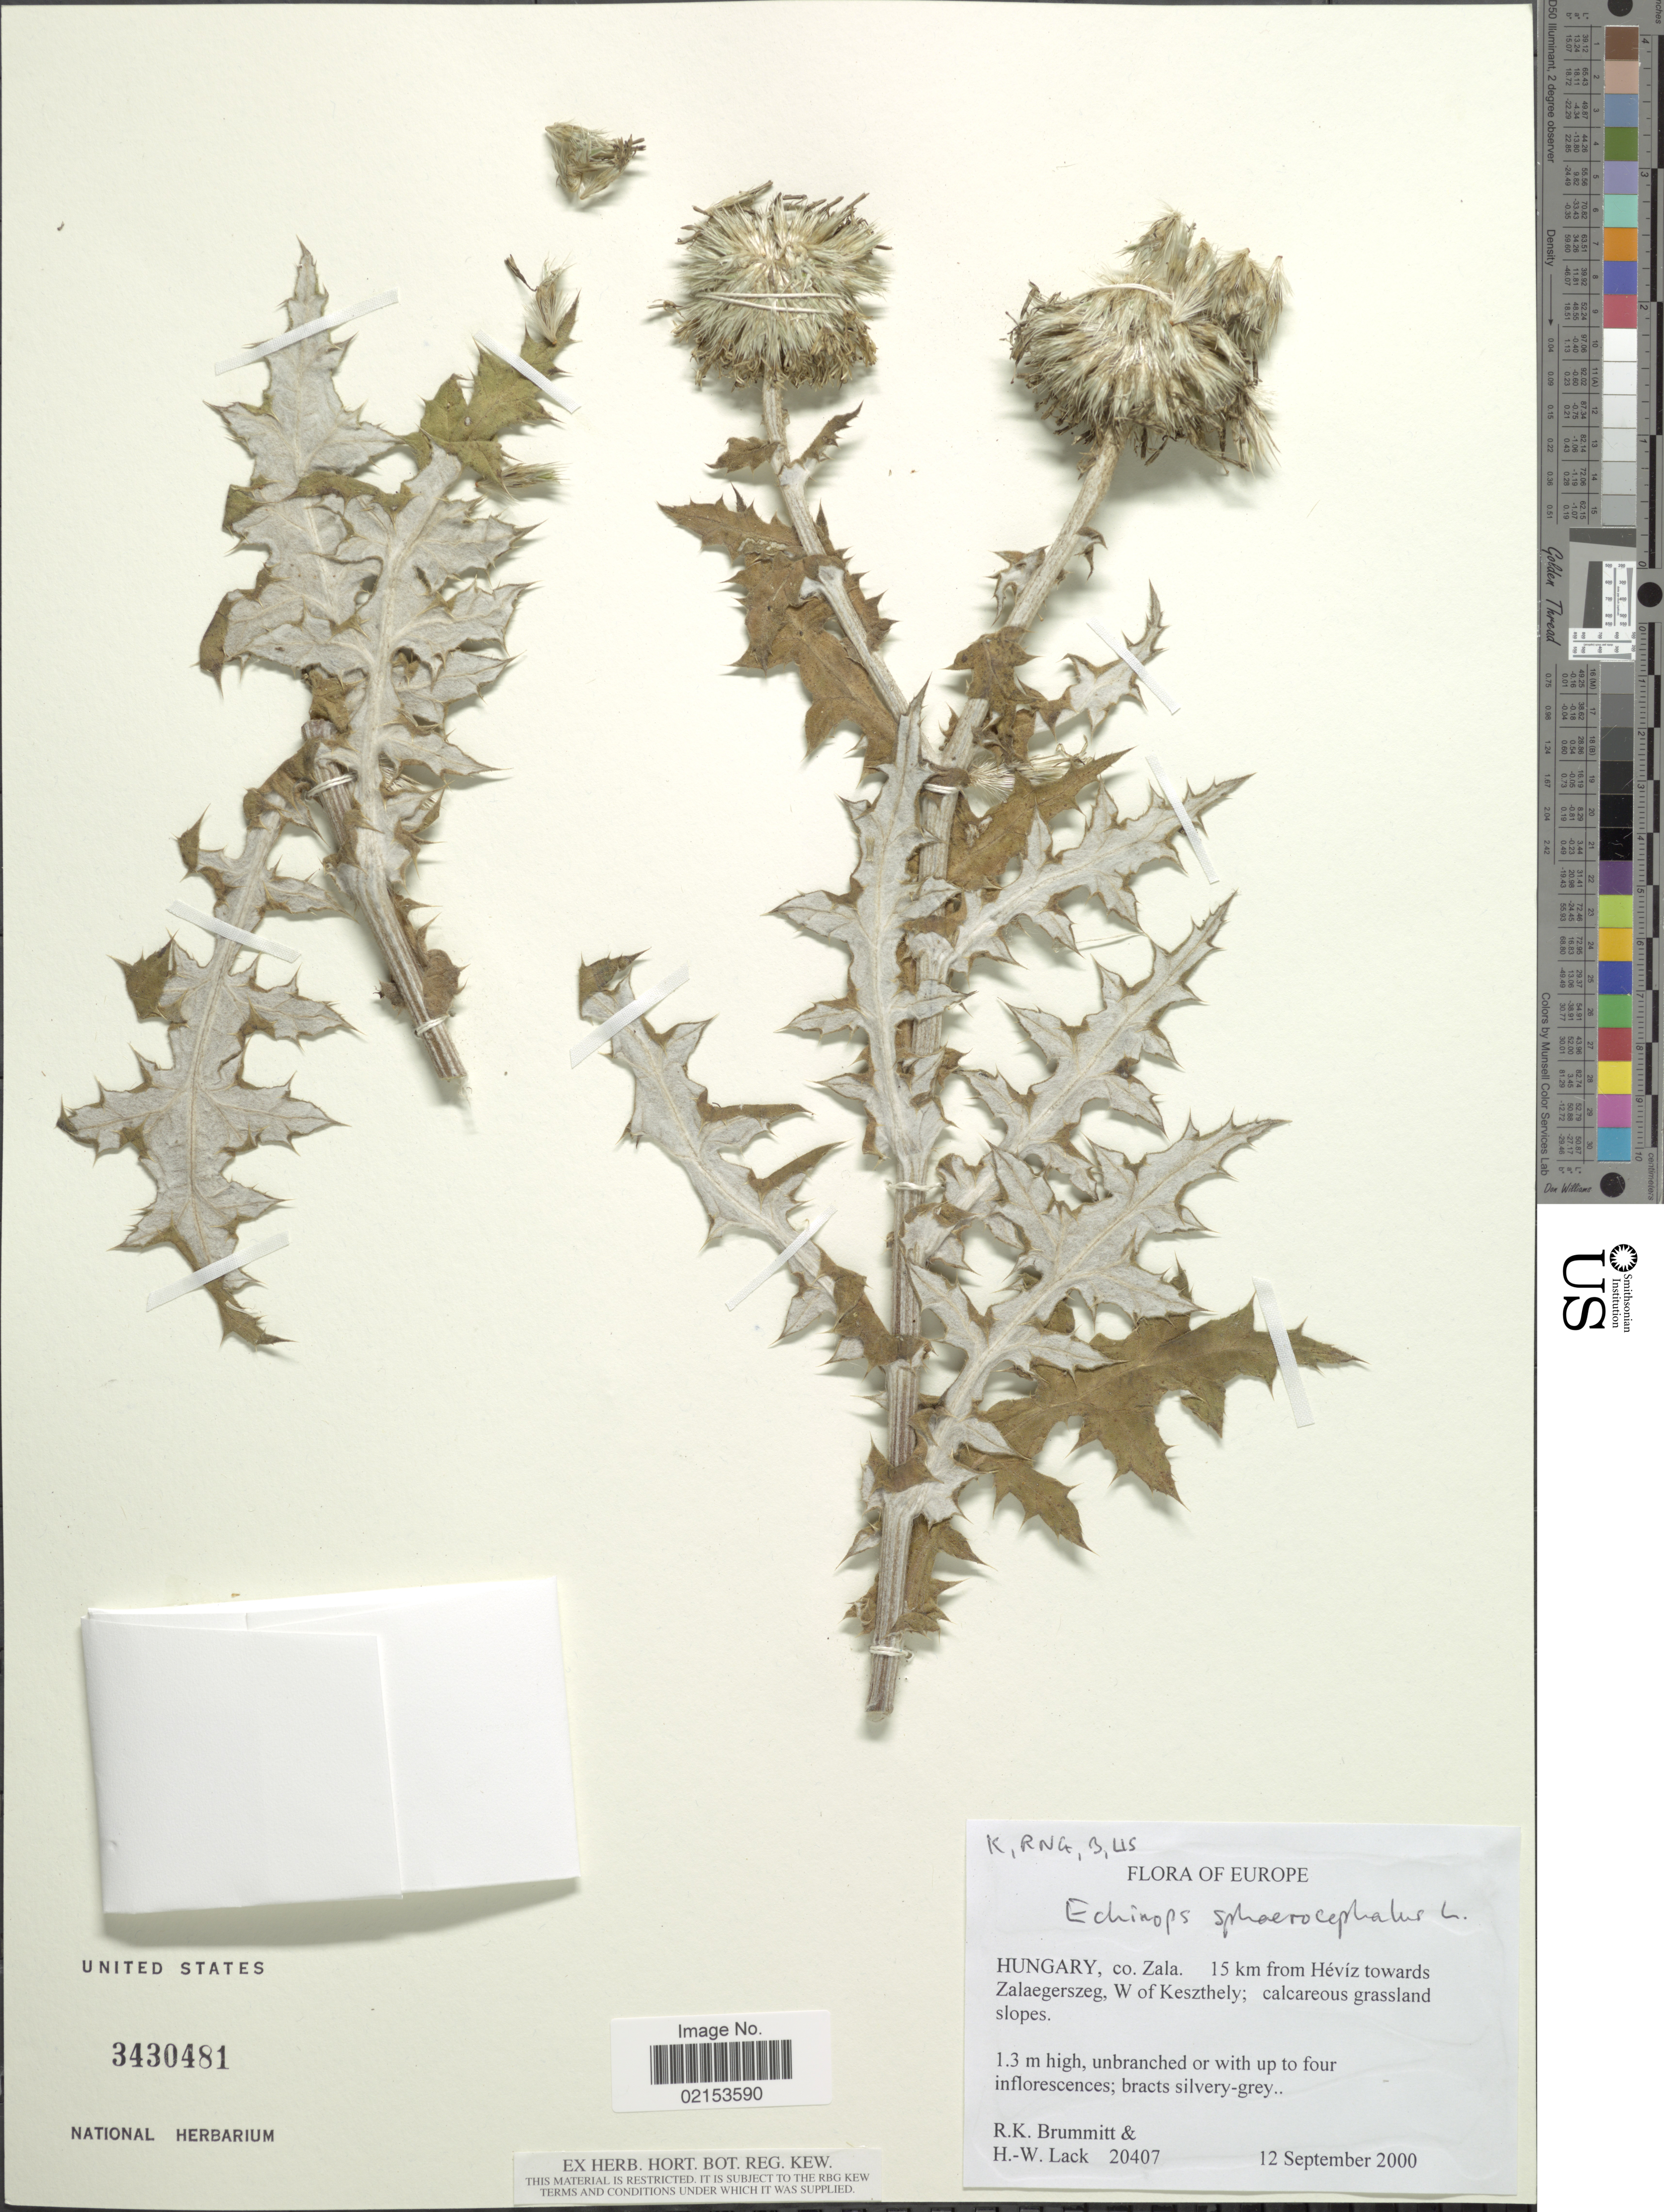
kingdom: Plantae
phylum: Tracheophyta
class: Magnoliopsida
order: Asterales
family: Asteraceae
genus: Echinops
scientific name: Echinops sphaerocephalus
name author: L.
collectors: R. Brummitt & H. W. Lack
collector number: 20407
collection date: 2000-09-12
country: Hungary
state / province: Zalaegerszeg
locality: Co. Zala, 15 km from Heviz towards Zalaegerszeg, W of Keszthely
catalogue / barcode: US 3430481